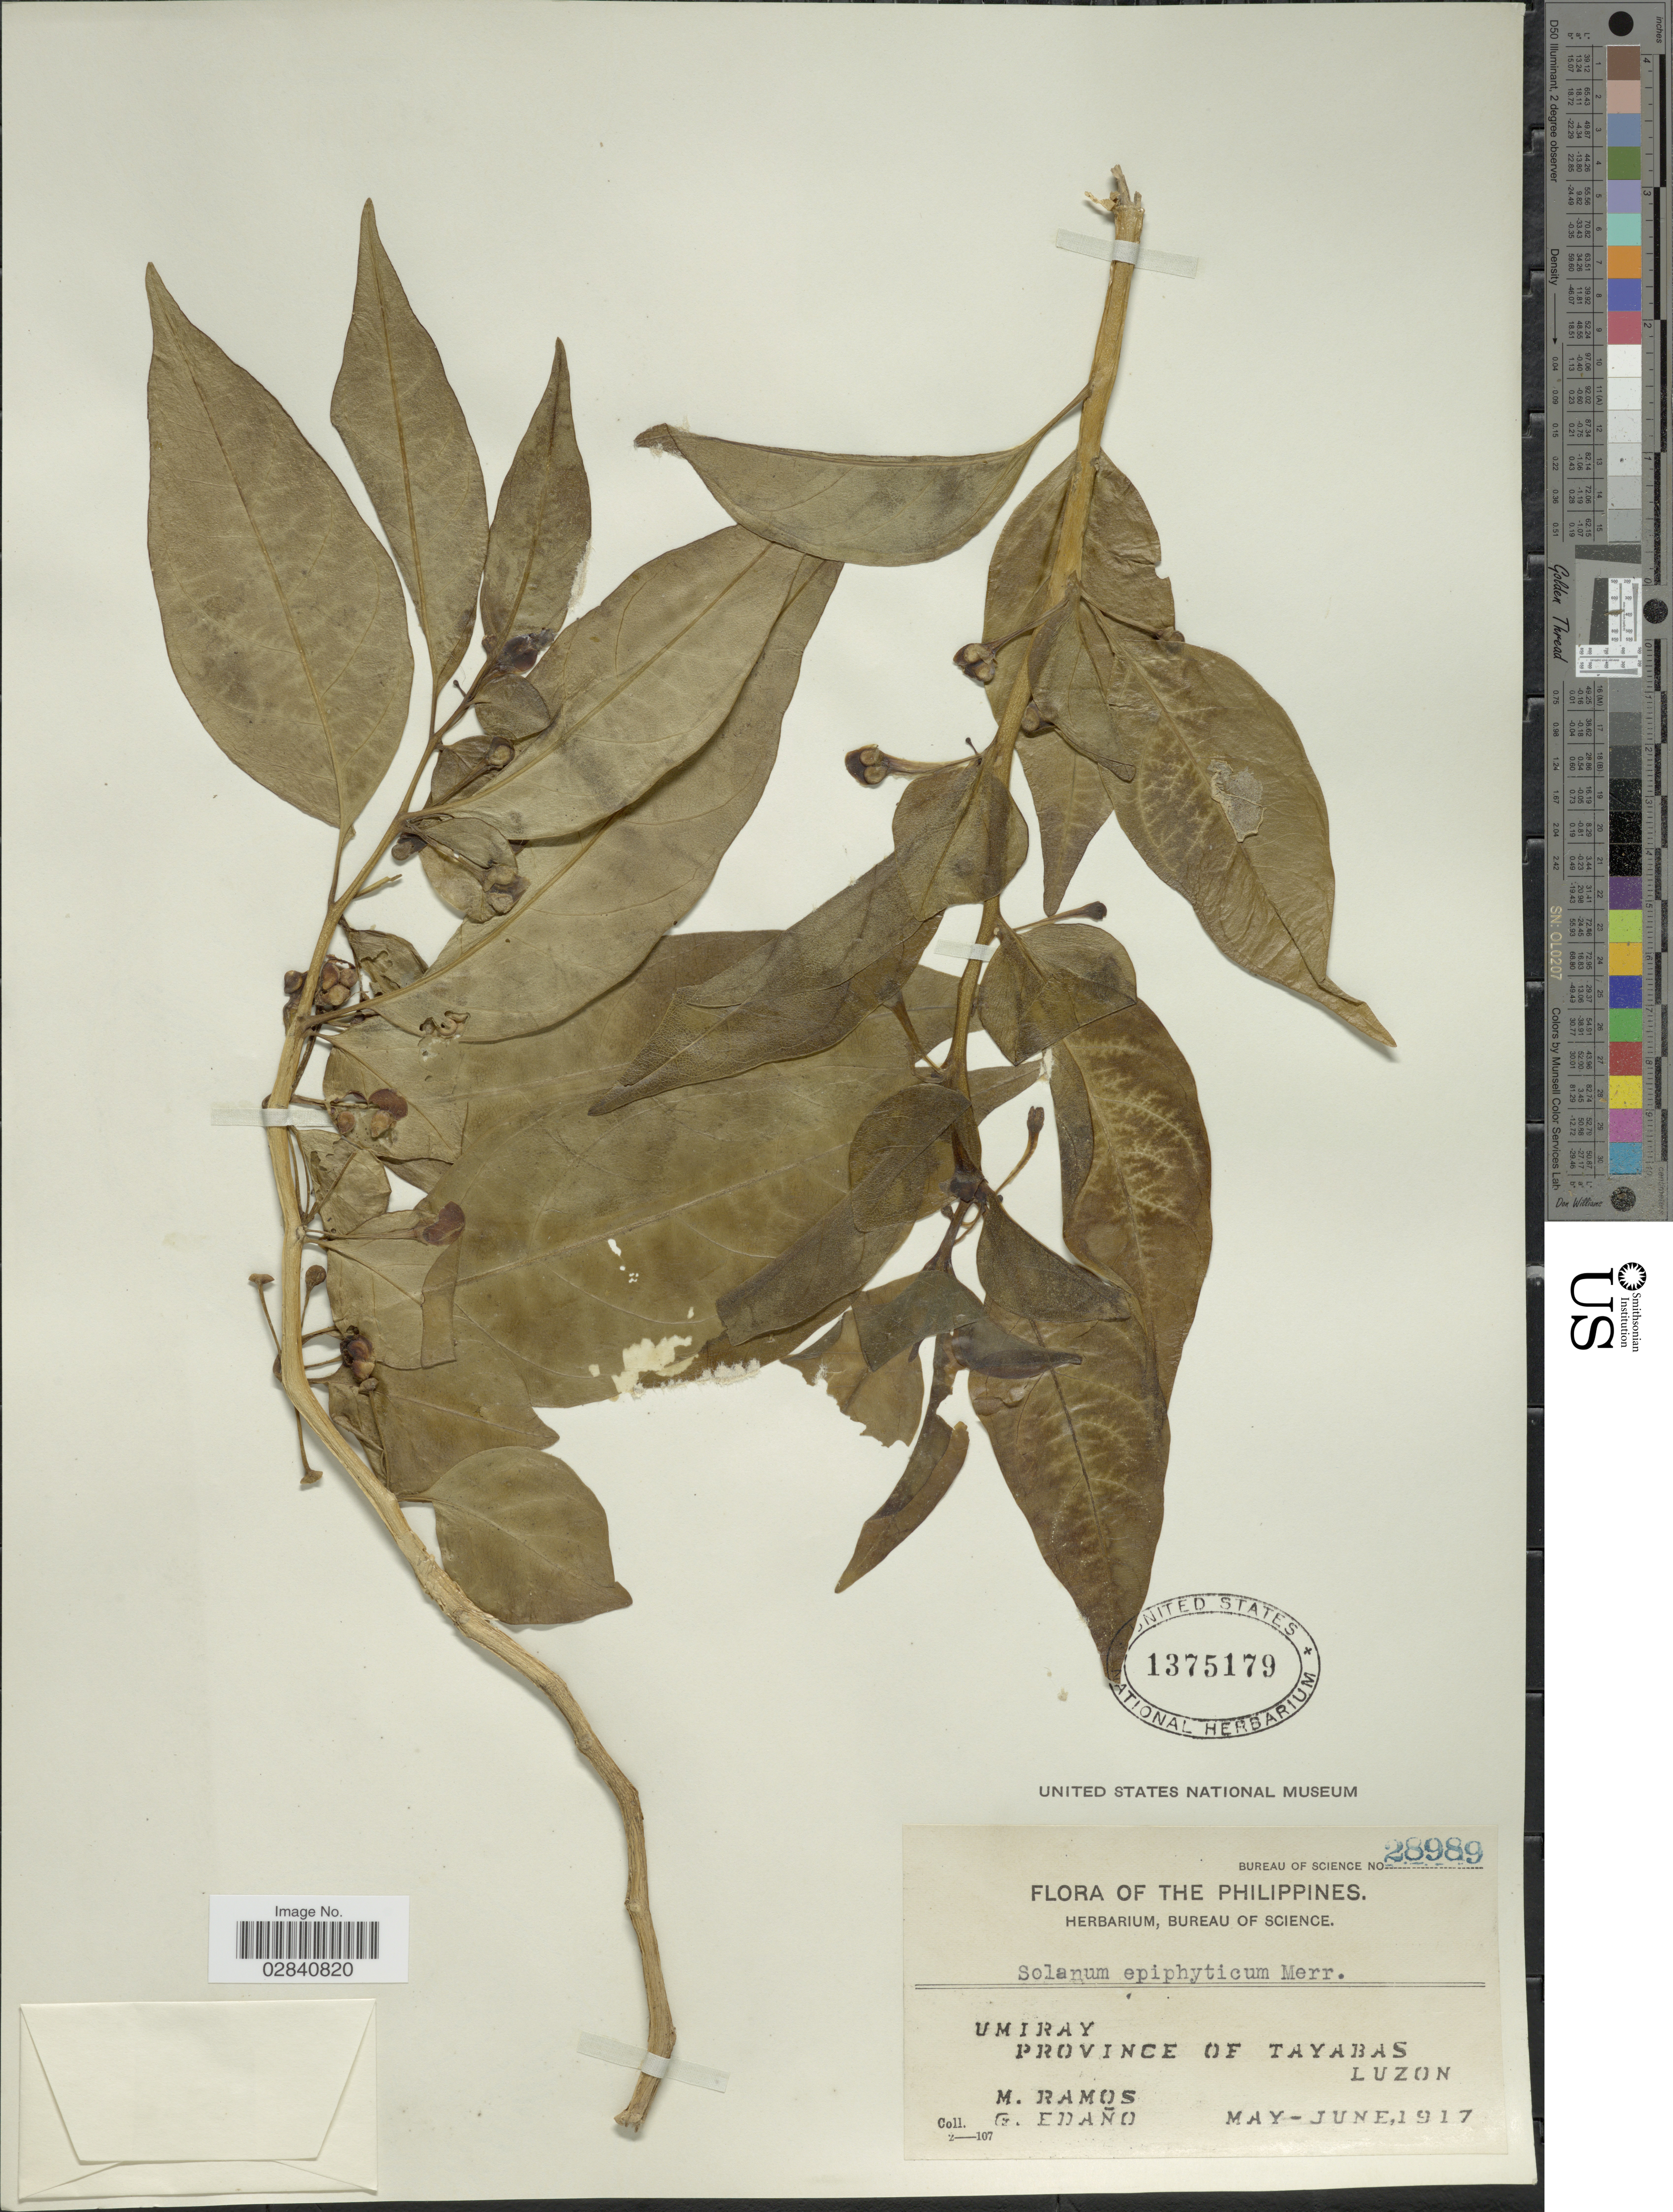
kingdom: Plantae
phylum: Tracheophyta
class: Magnoliopsida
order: Solanales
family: Solanaceae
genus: Lycianthes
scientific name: Lycianthes parasitica subsp. epiphytica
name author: (Merr.) Bitter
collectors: M. Ramos & G. Edaño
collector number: Bureau of Science 28989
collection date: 1917-05/1917-06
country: Philippines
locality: Umiray, Province of Tayabas, Luzon.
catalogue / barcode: US 1375179